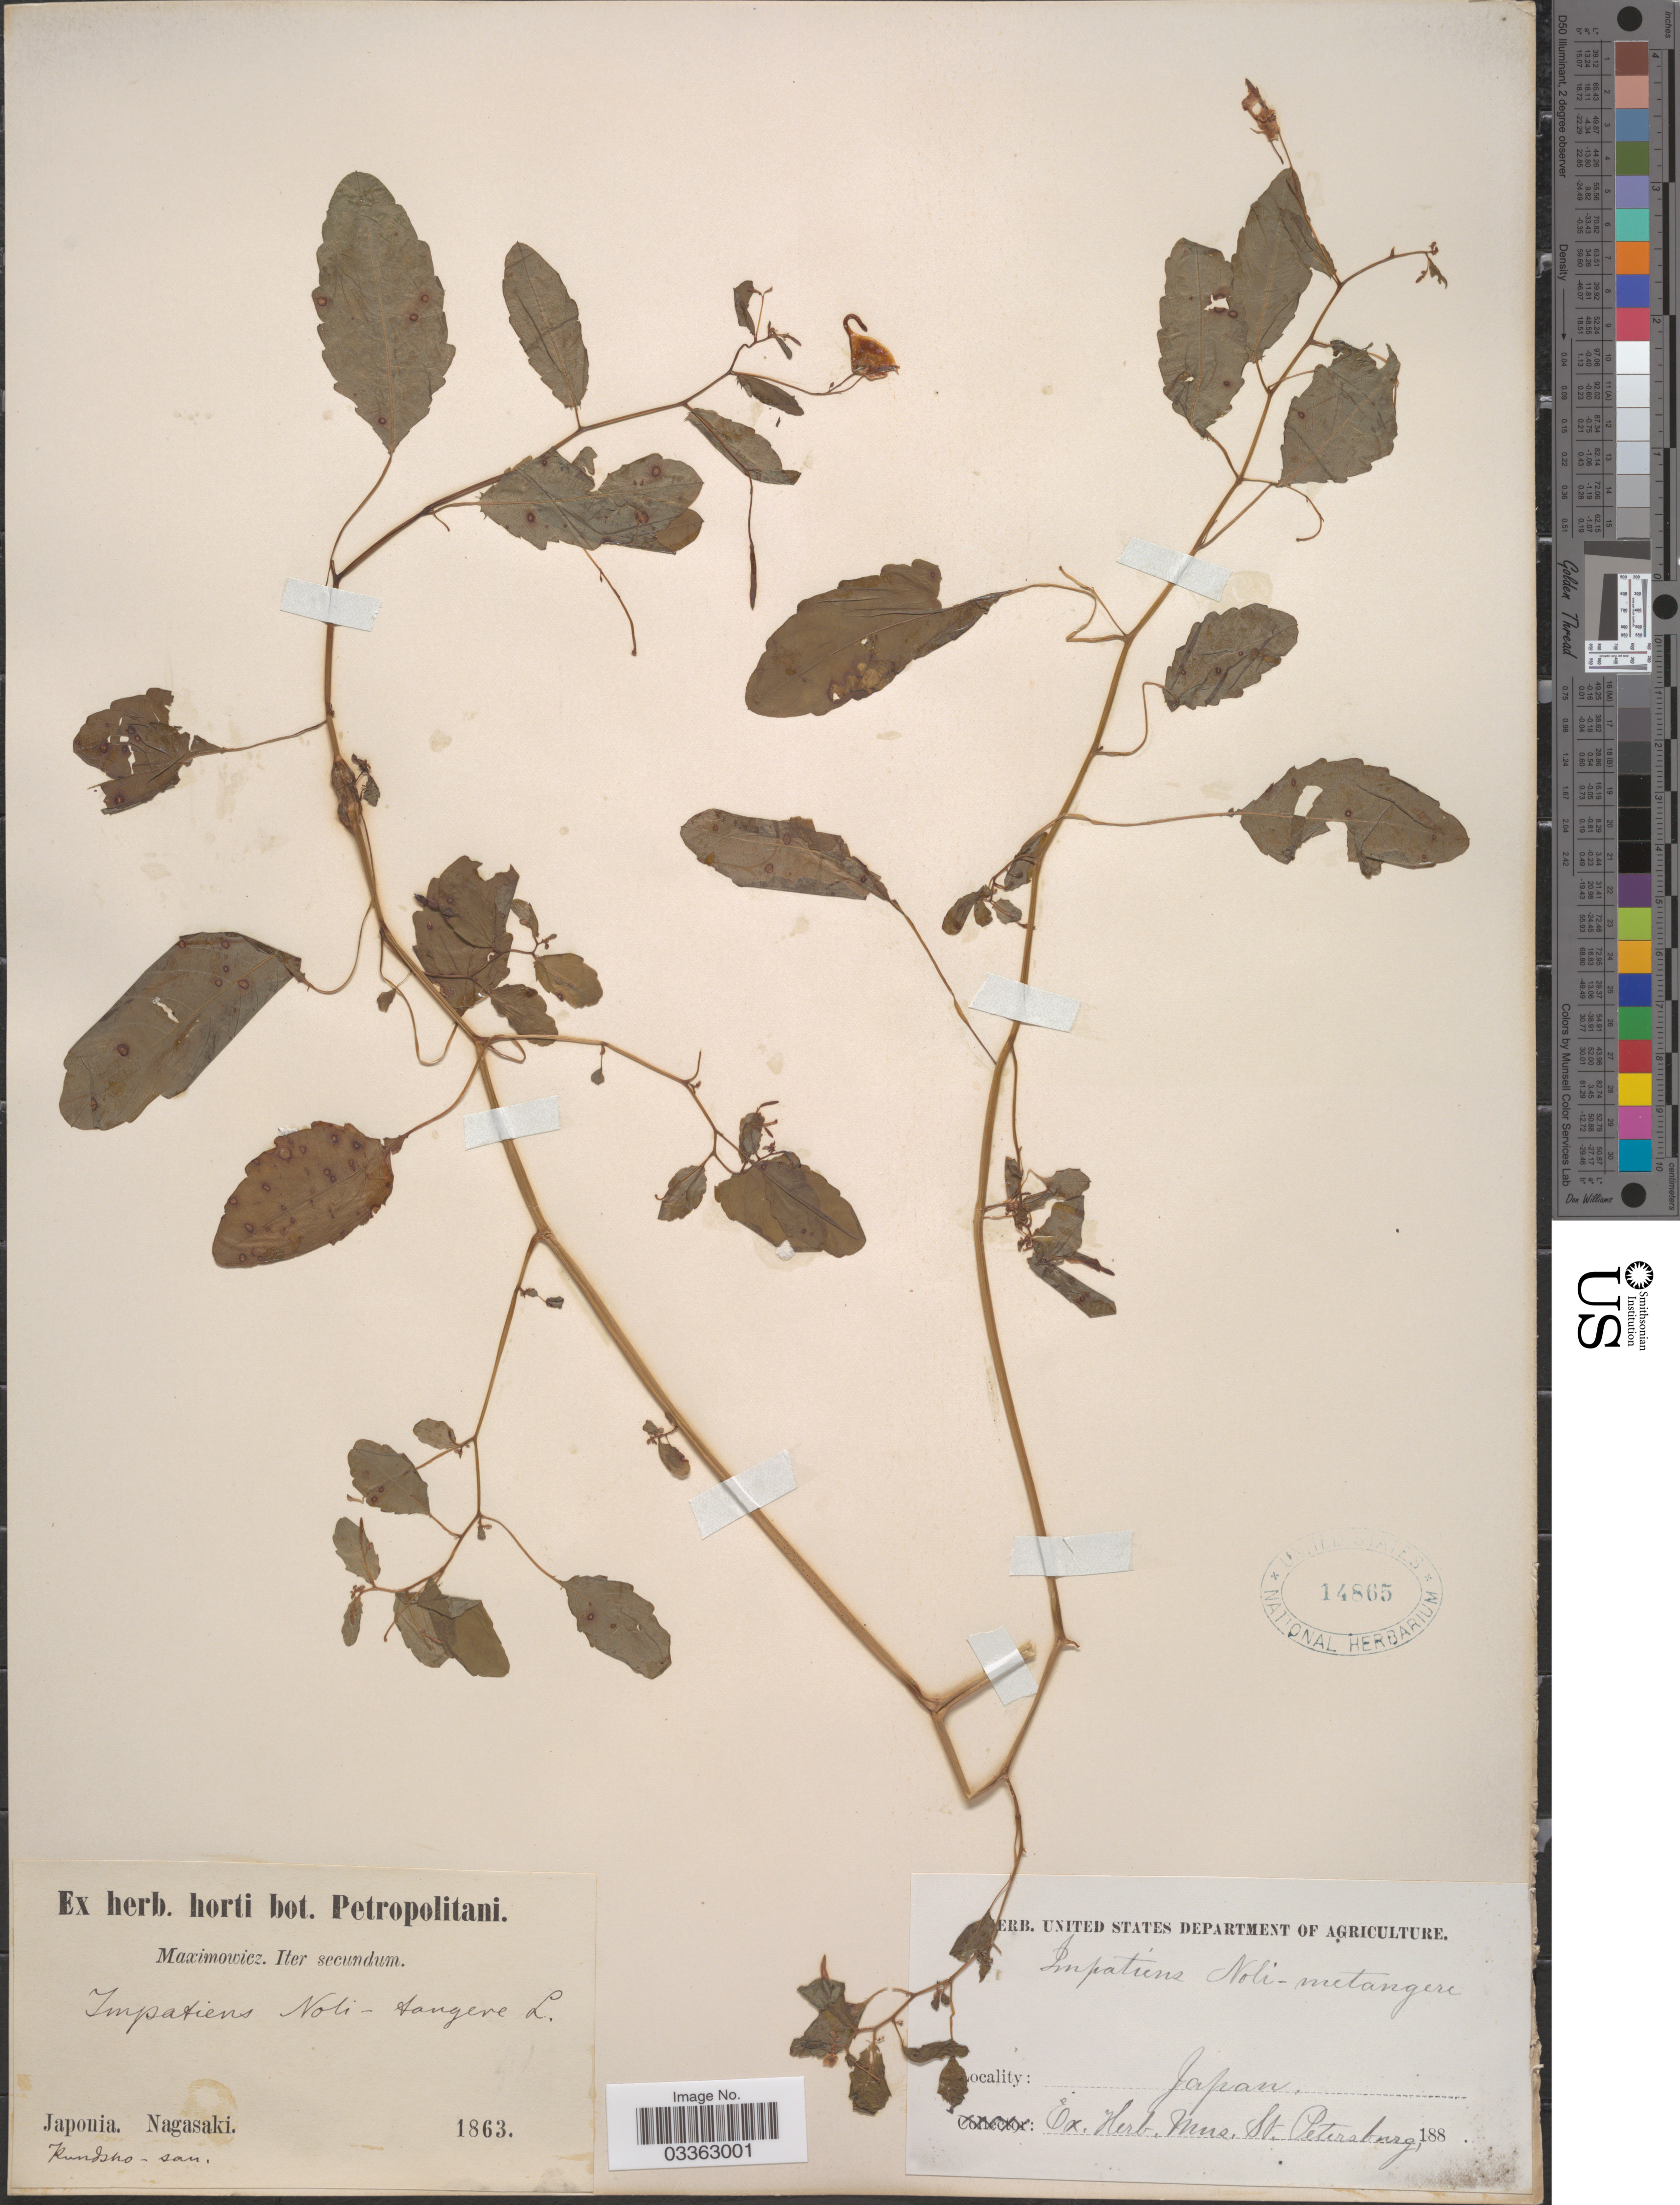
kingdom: Plantae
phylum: Tracheophyta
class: Magnoliopsida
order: Ericales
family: Balsaminaceae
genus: Impatiens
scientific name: Impatiens noli-tangere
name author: L.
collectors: -. Maximowicz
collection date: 1863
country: Japan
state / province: Nagasaki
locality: Japonia, Kundsho-san.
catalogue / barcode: US 14865